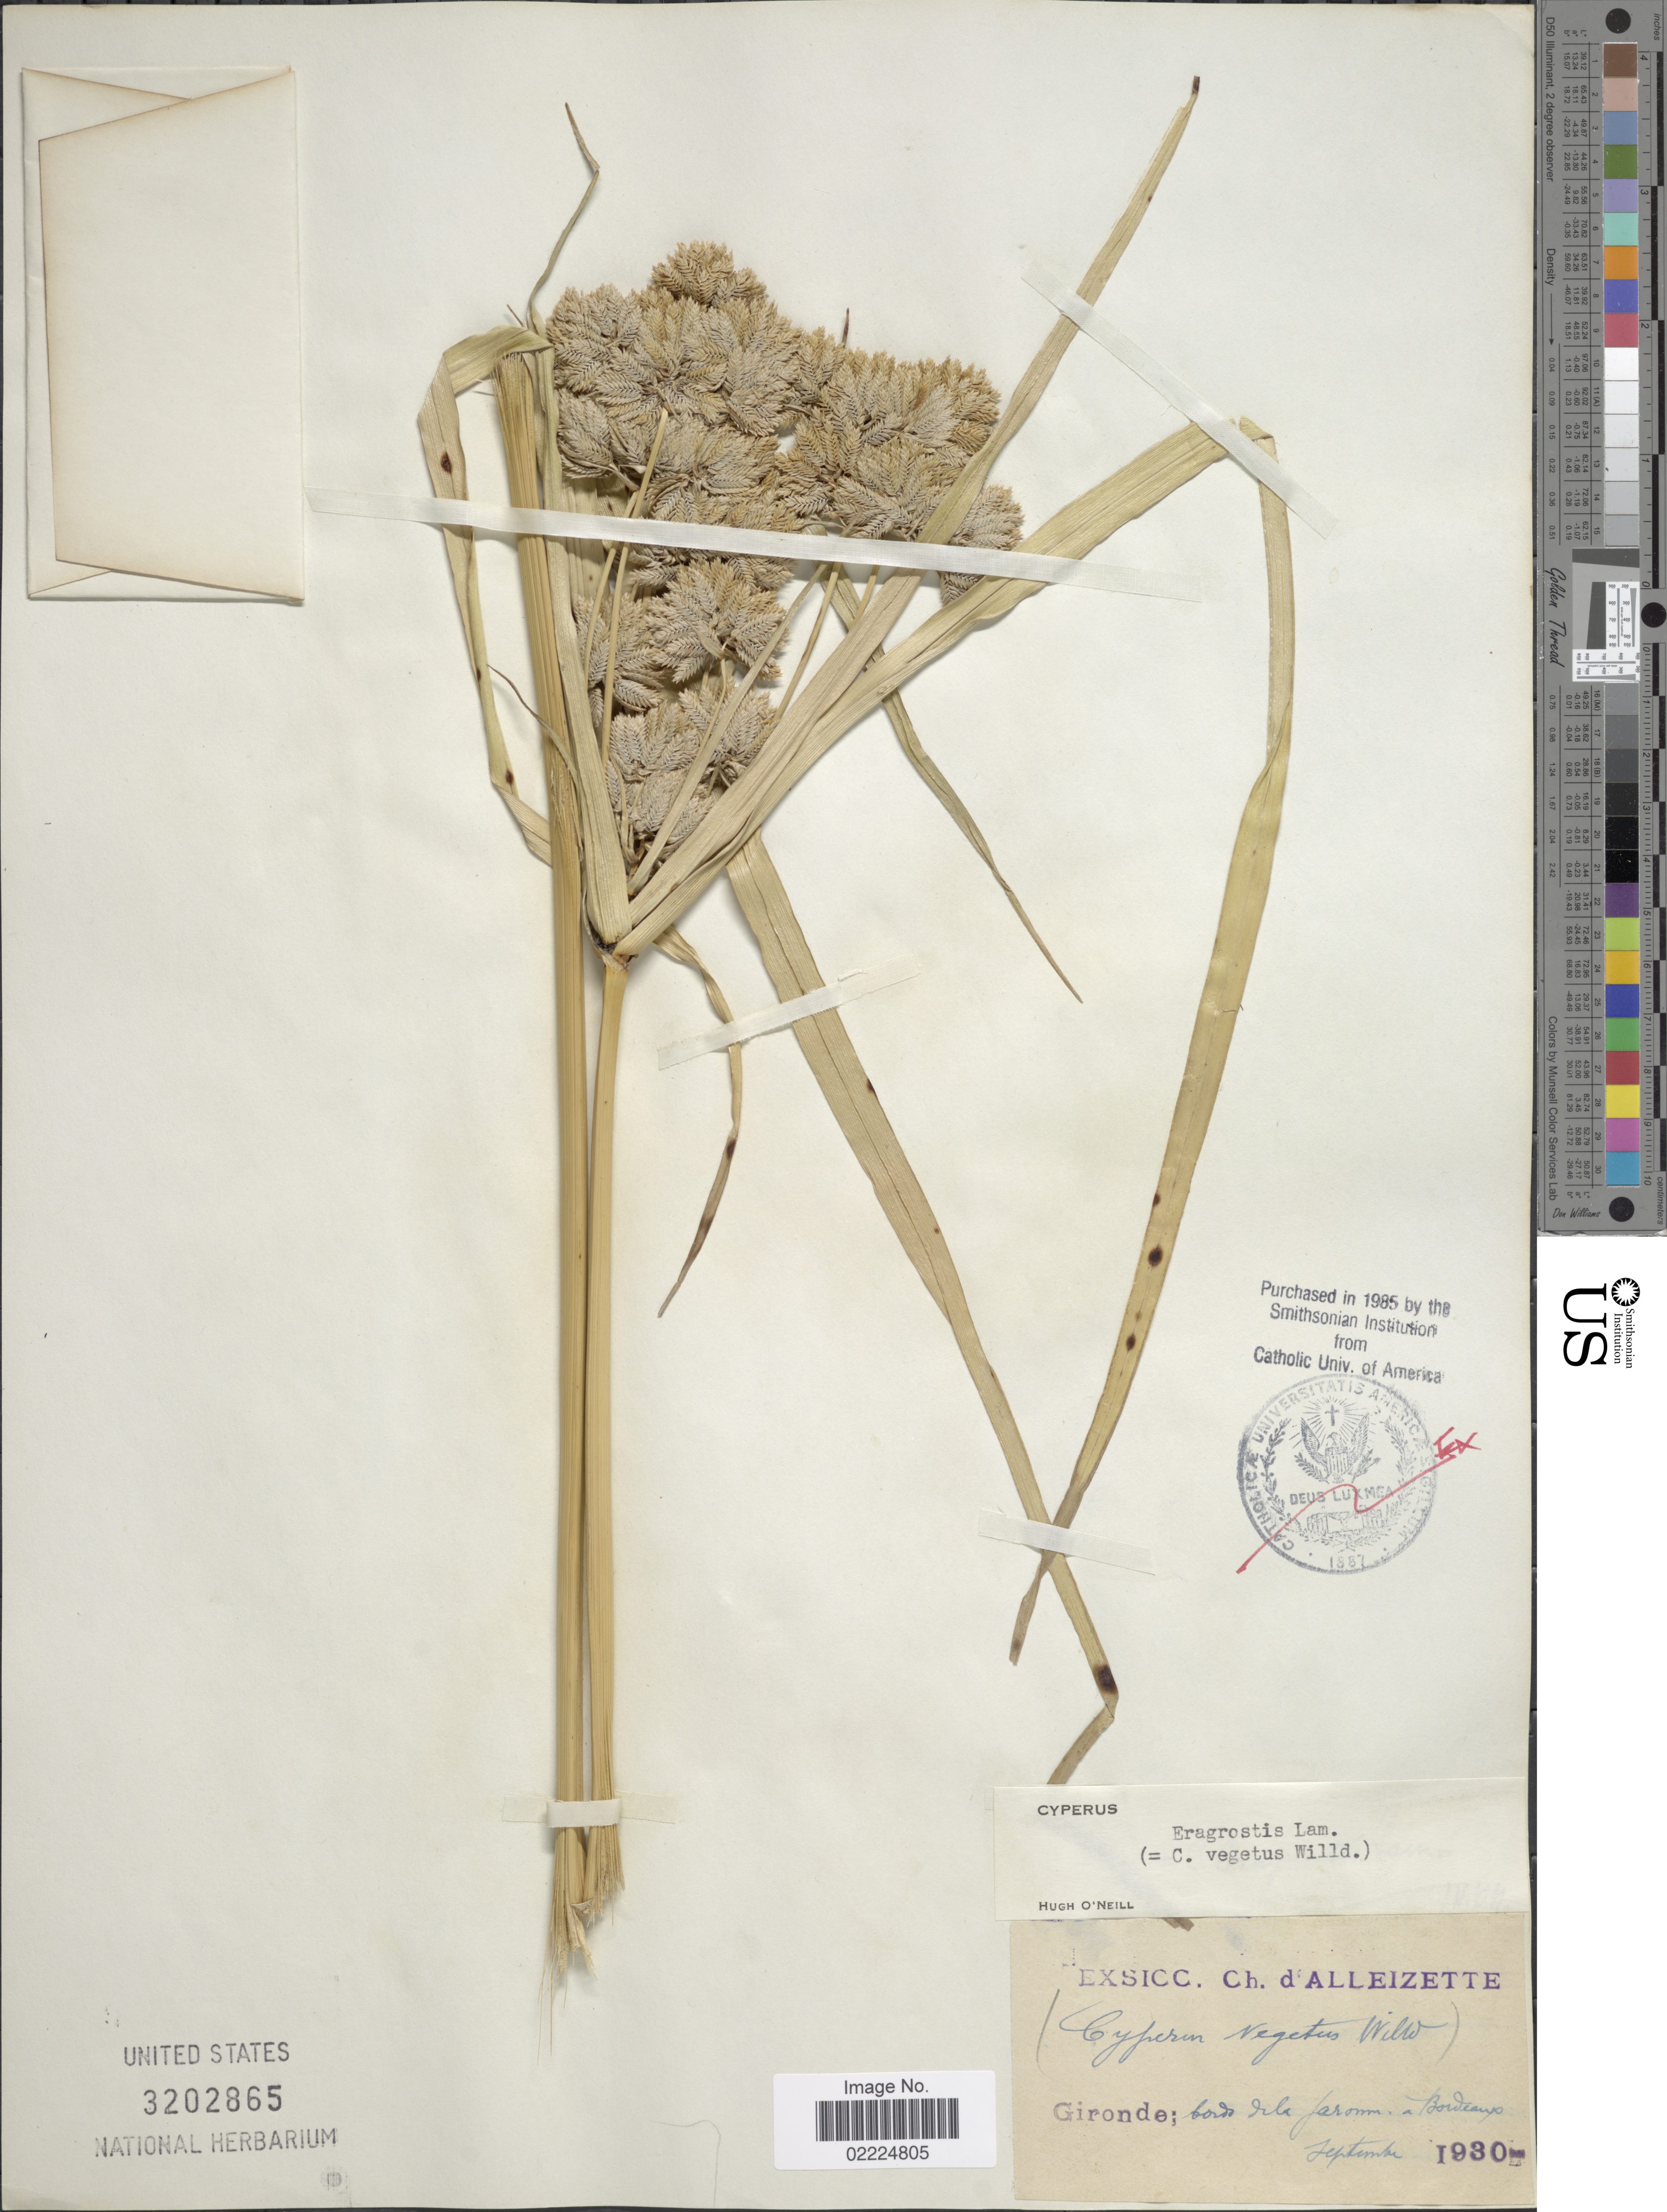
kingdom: Plantae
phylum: Tracheophyta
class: Liliopsida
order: Poales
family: Cyperaceae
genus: Cyperus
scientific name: Cyperus eragrostis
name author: Lam.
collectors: D'alleizette, CH.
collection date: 1930-09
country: France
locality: Gironde; bords dela Farom - a Bordeaux. [interpreted]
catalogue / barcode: US 3202865